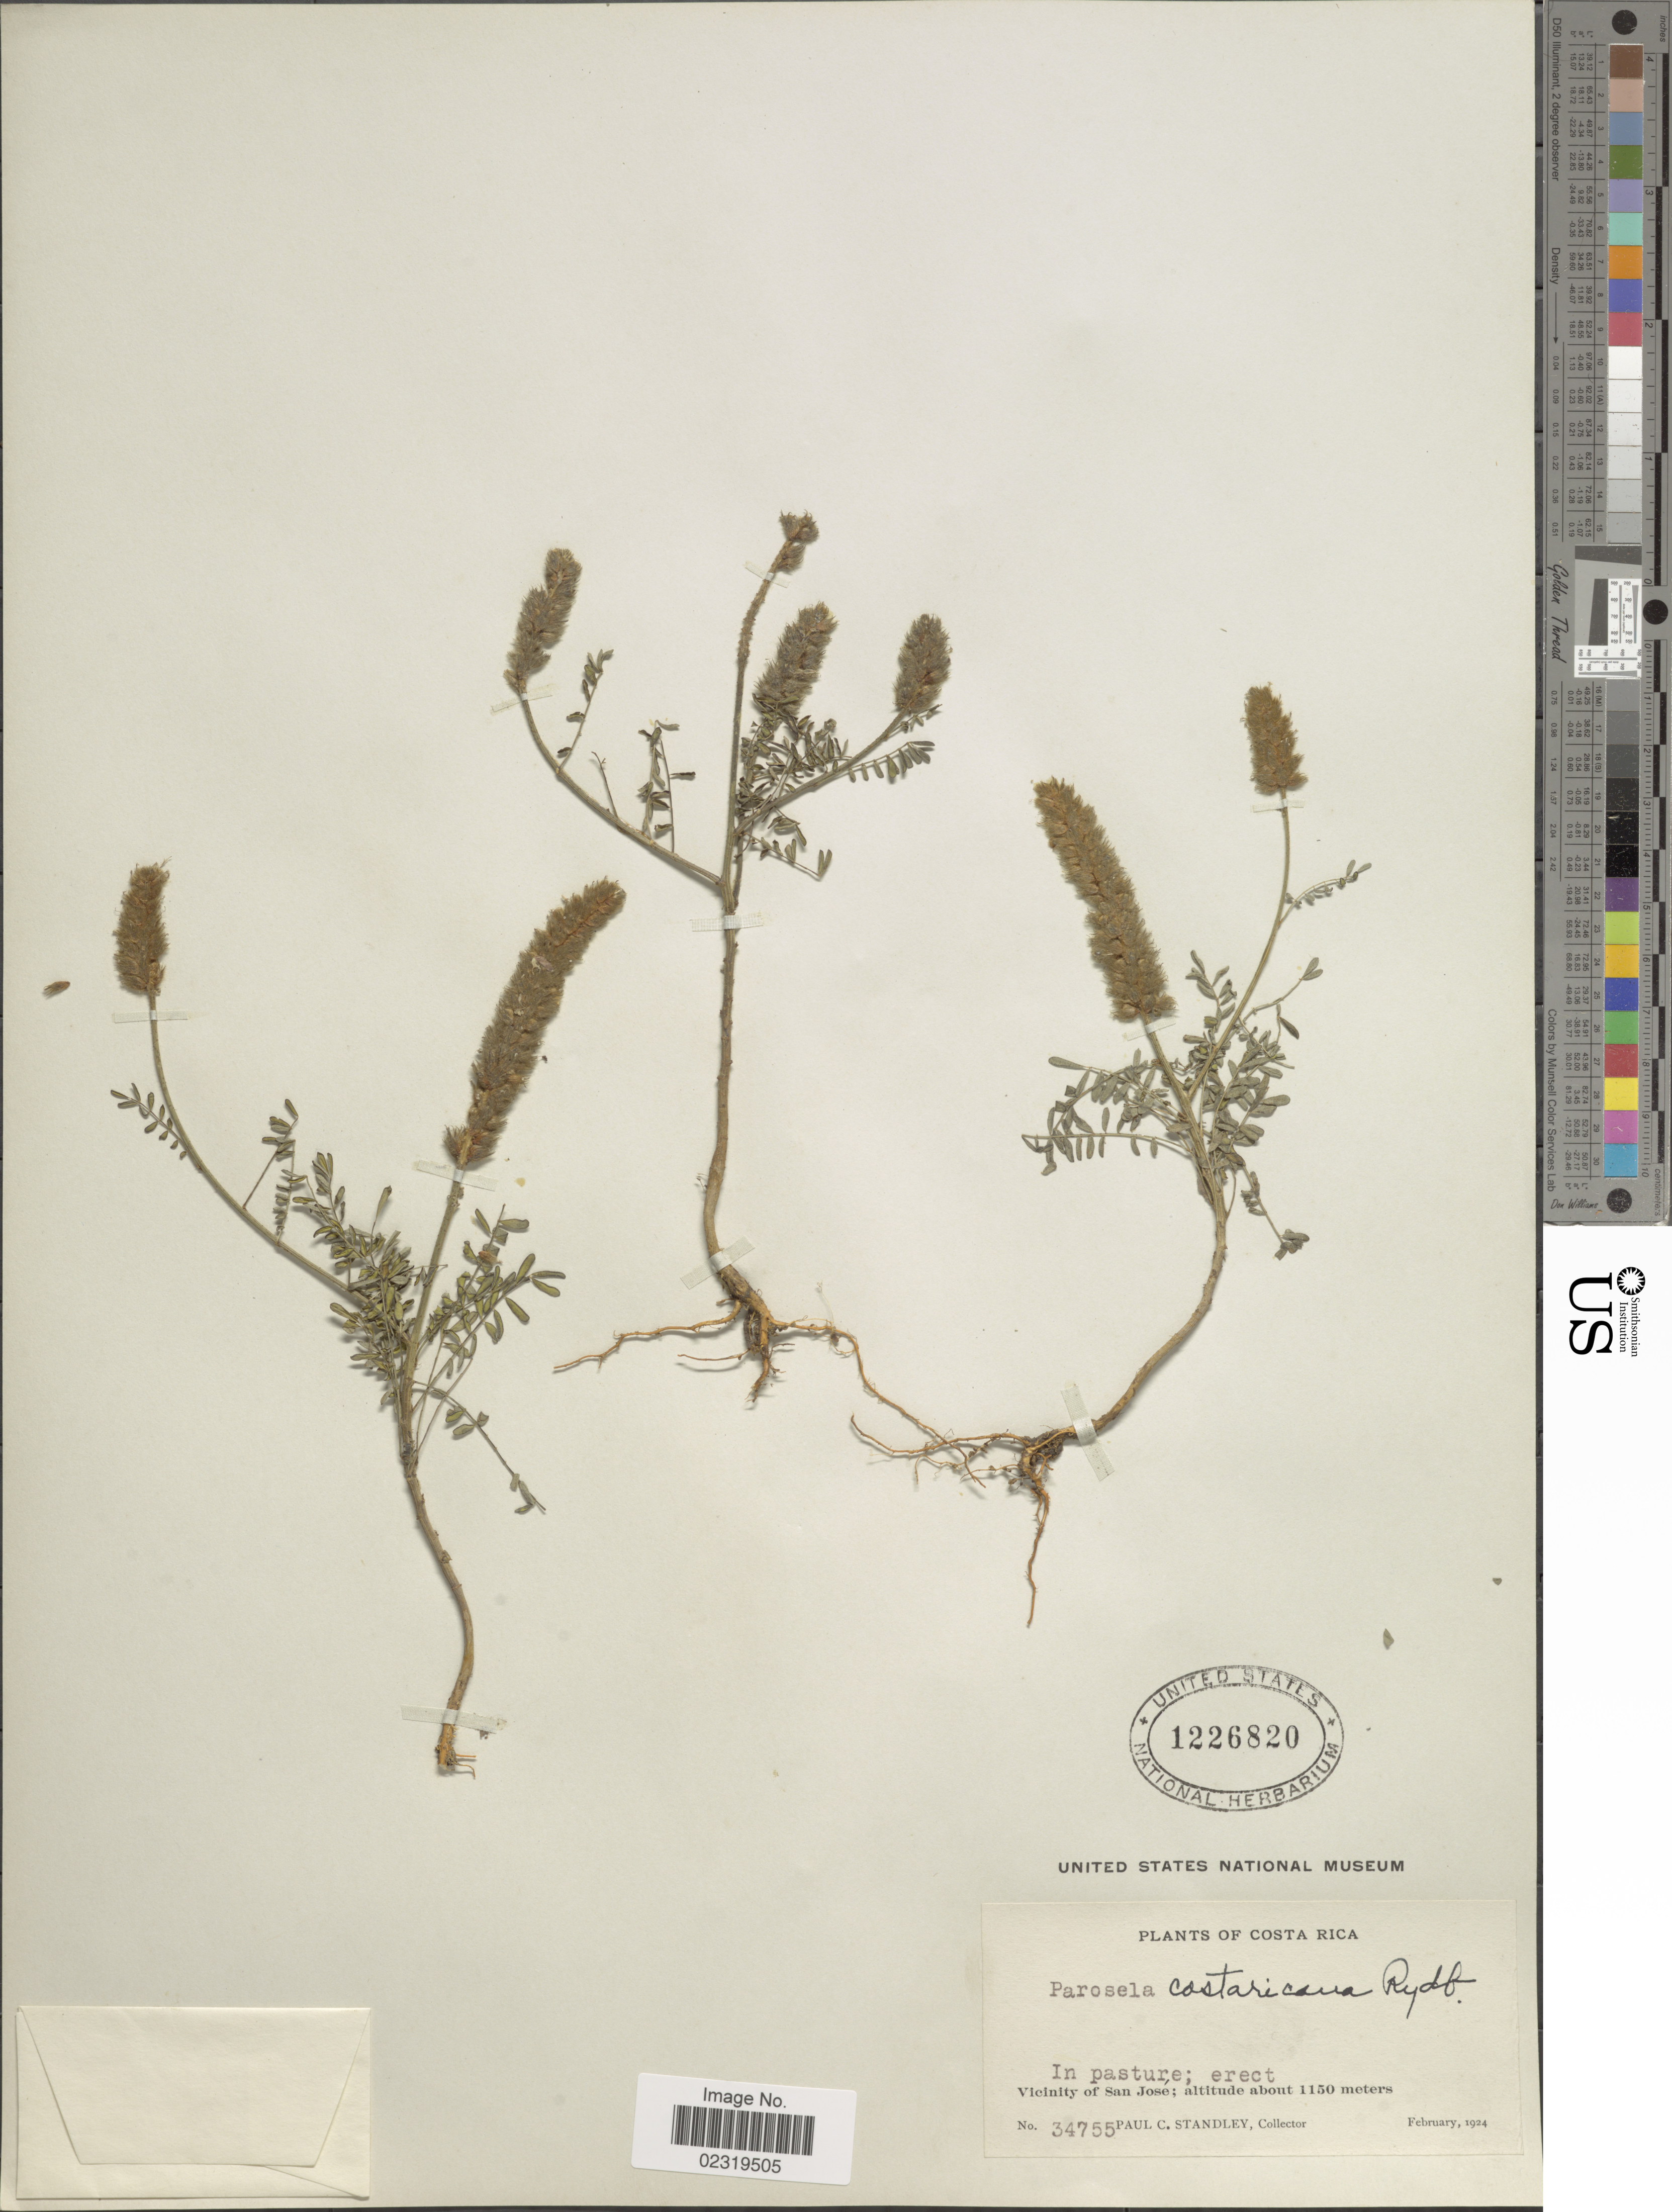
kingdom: Plantae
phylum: Tracheophyta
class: Magnoliopsida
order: Fabales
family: Fabaceae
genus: Dalea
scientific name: Dalea leporina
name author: (Aiton) Bullock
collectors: P. C. Standley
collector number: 34755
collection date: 1924-02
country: Costa Rica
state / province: San José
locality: In pasture; erect, Vicinity of San José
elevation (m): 1150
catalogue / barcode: US 1226820